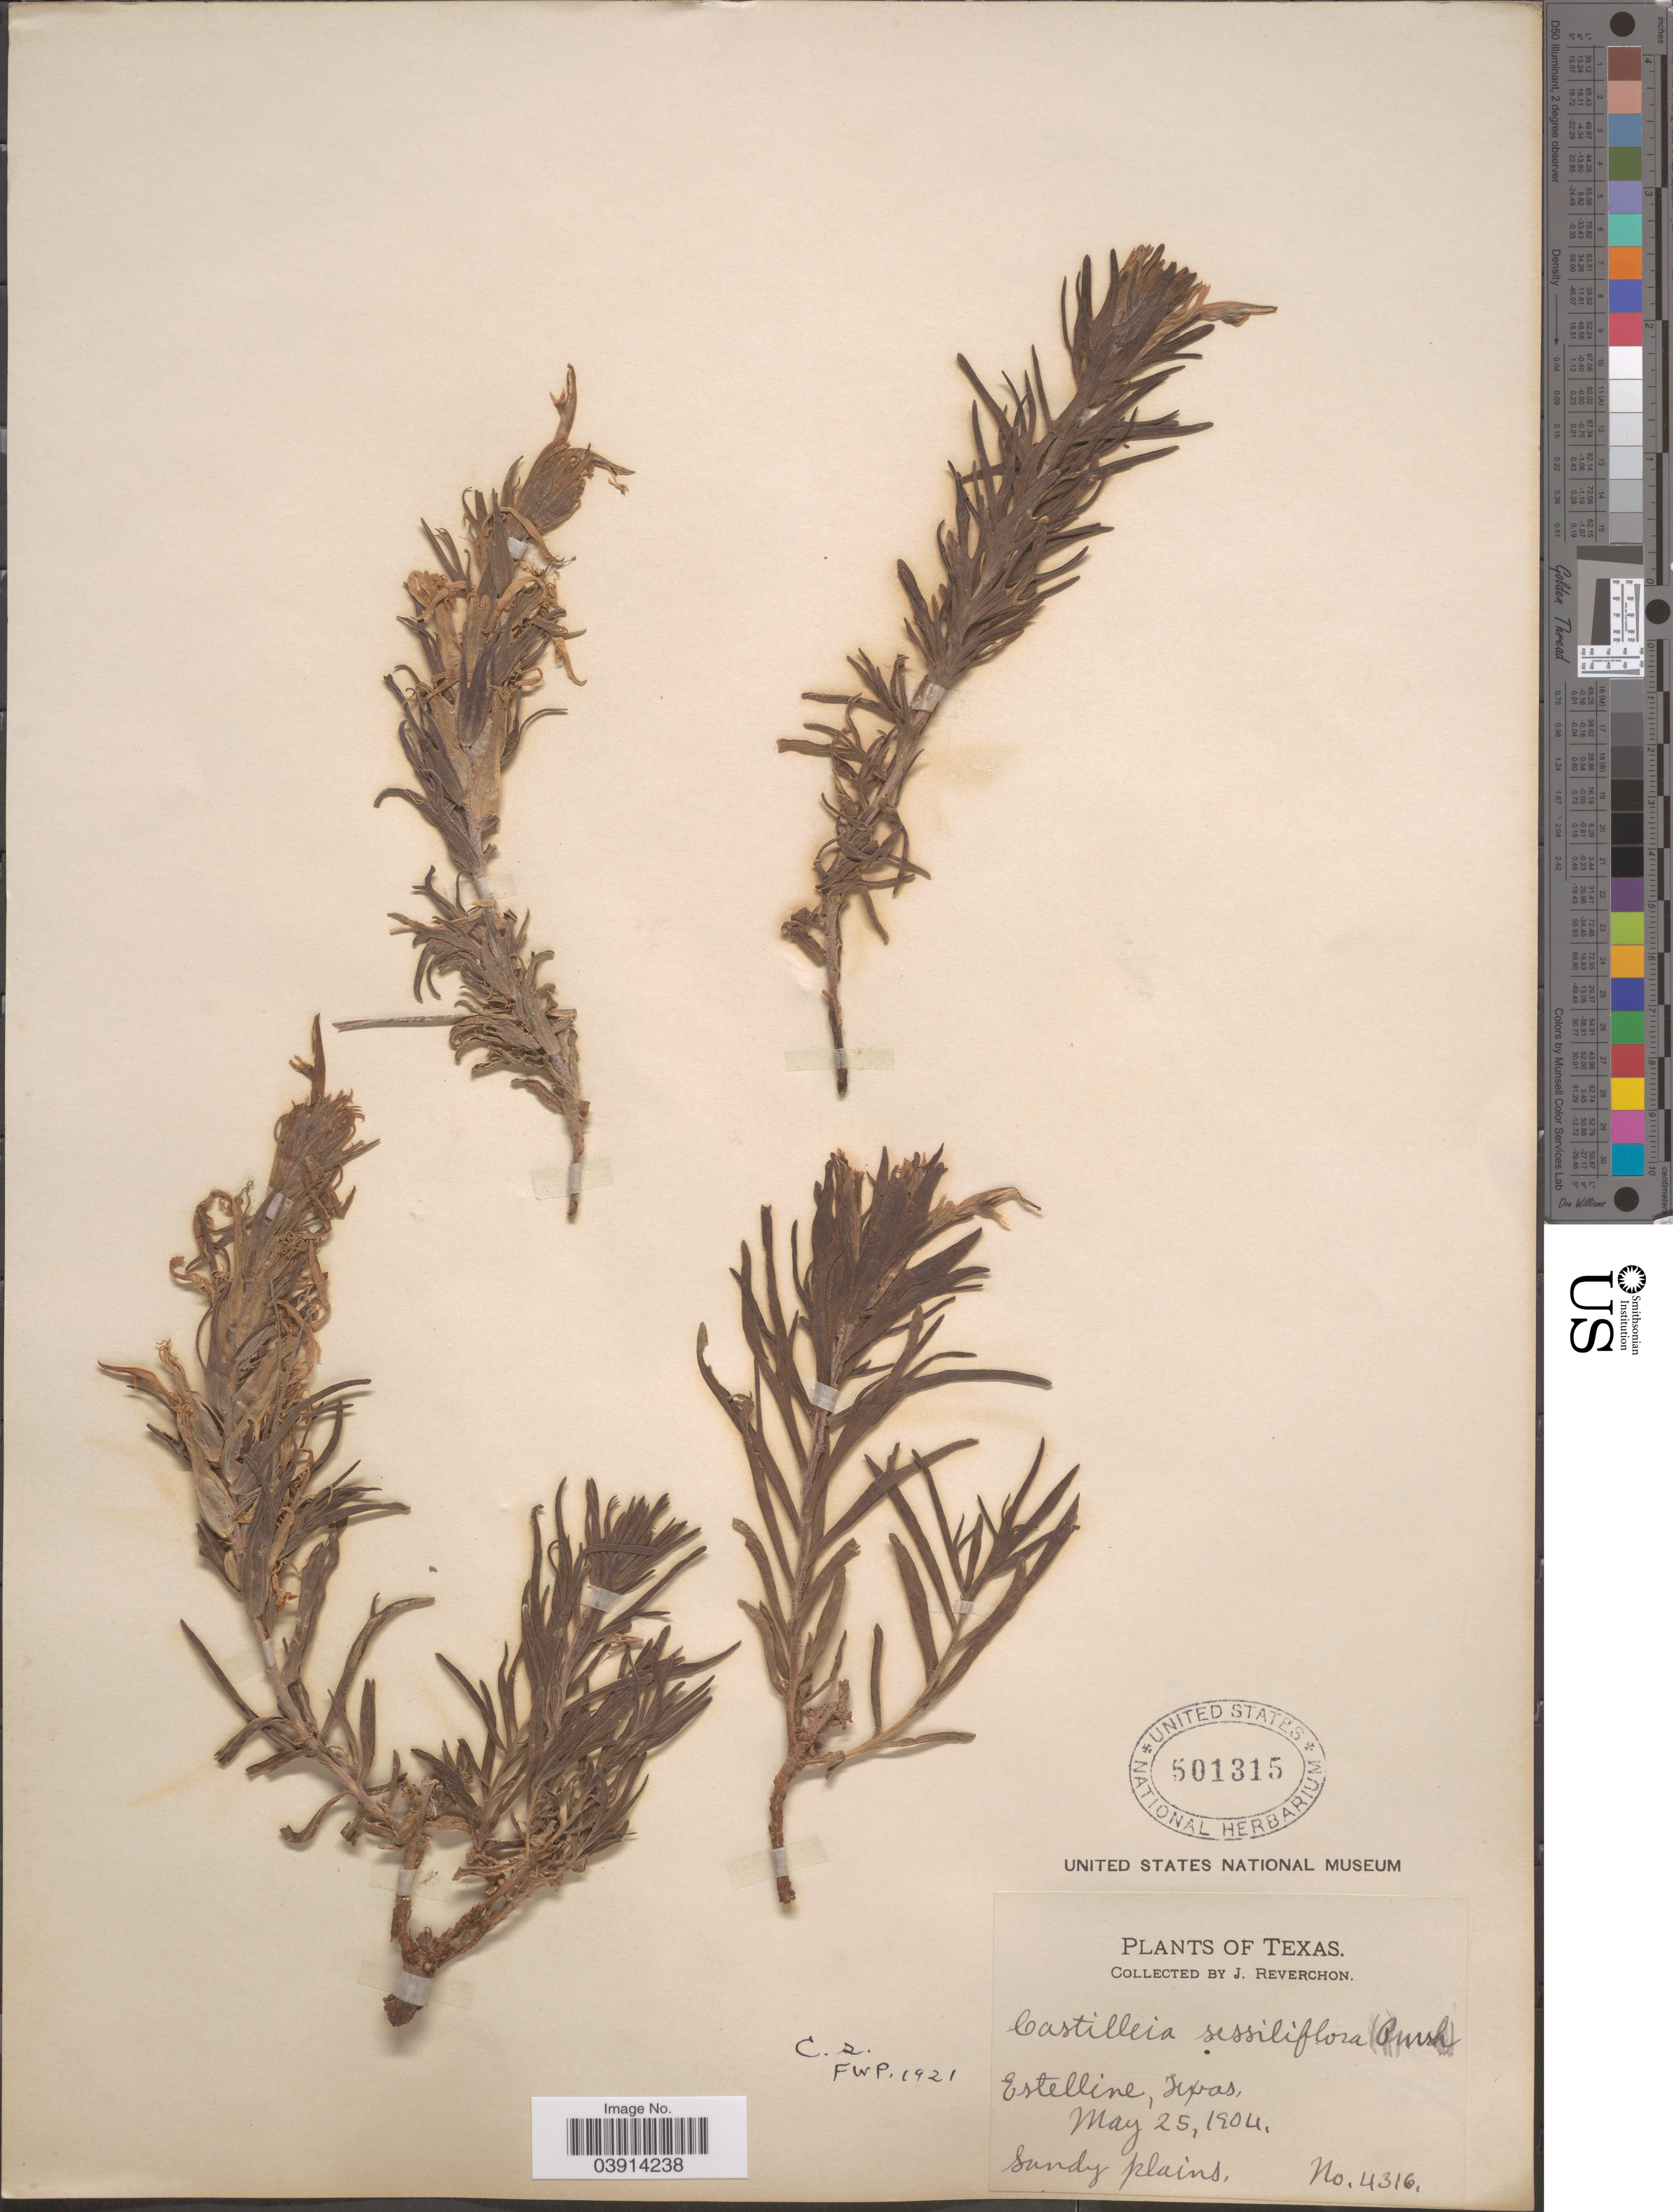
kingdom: Plantae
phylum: Tracheophyta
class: Magnoliopsida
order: Lamiales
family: Orobanchaceae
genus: Castilleja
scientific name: Castilleja sessiliflora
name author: Pursh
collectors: J. Reverchon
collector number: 4316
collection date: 1904-05-25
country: United States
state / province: Texas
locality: Estelline.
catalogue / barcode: US 501315